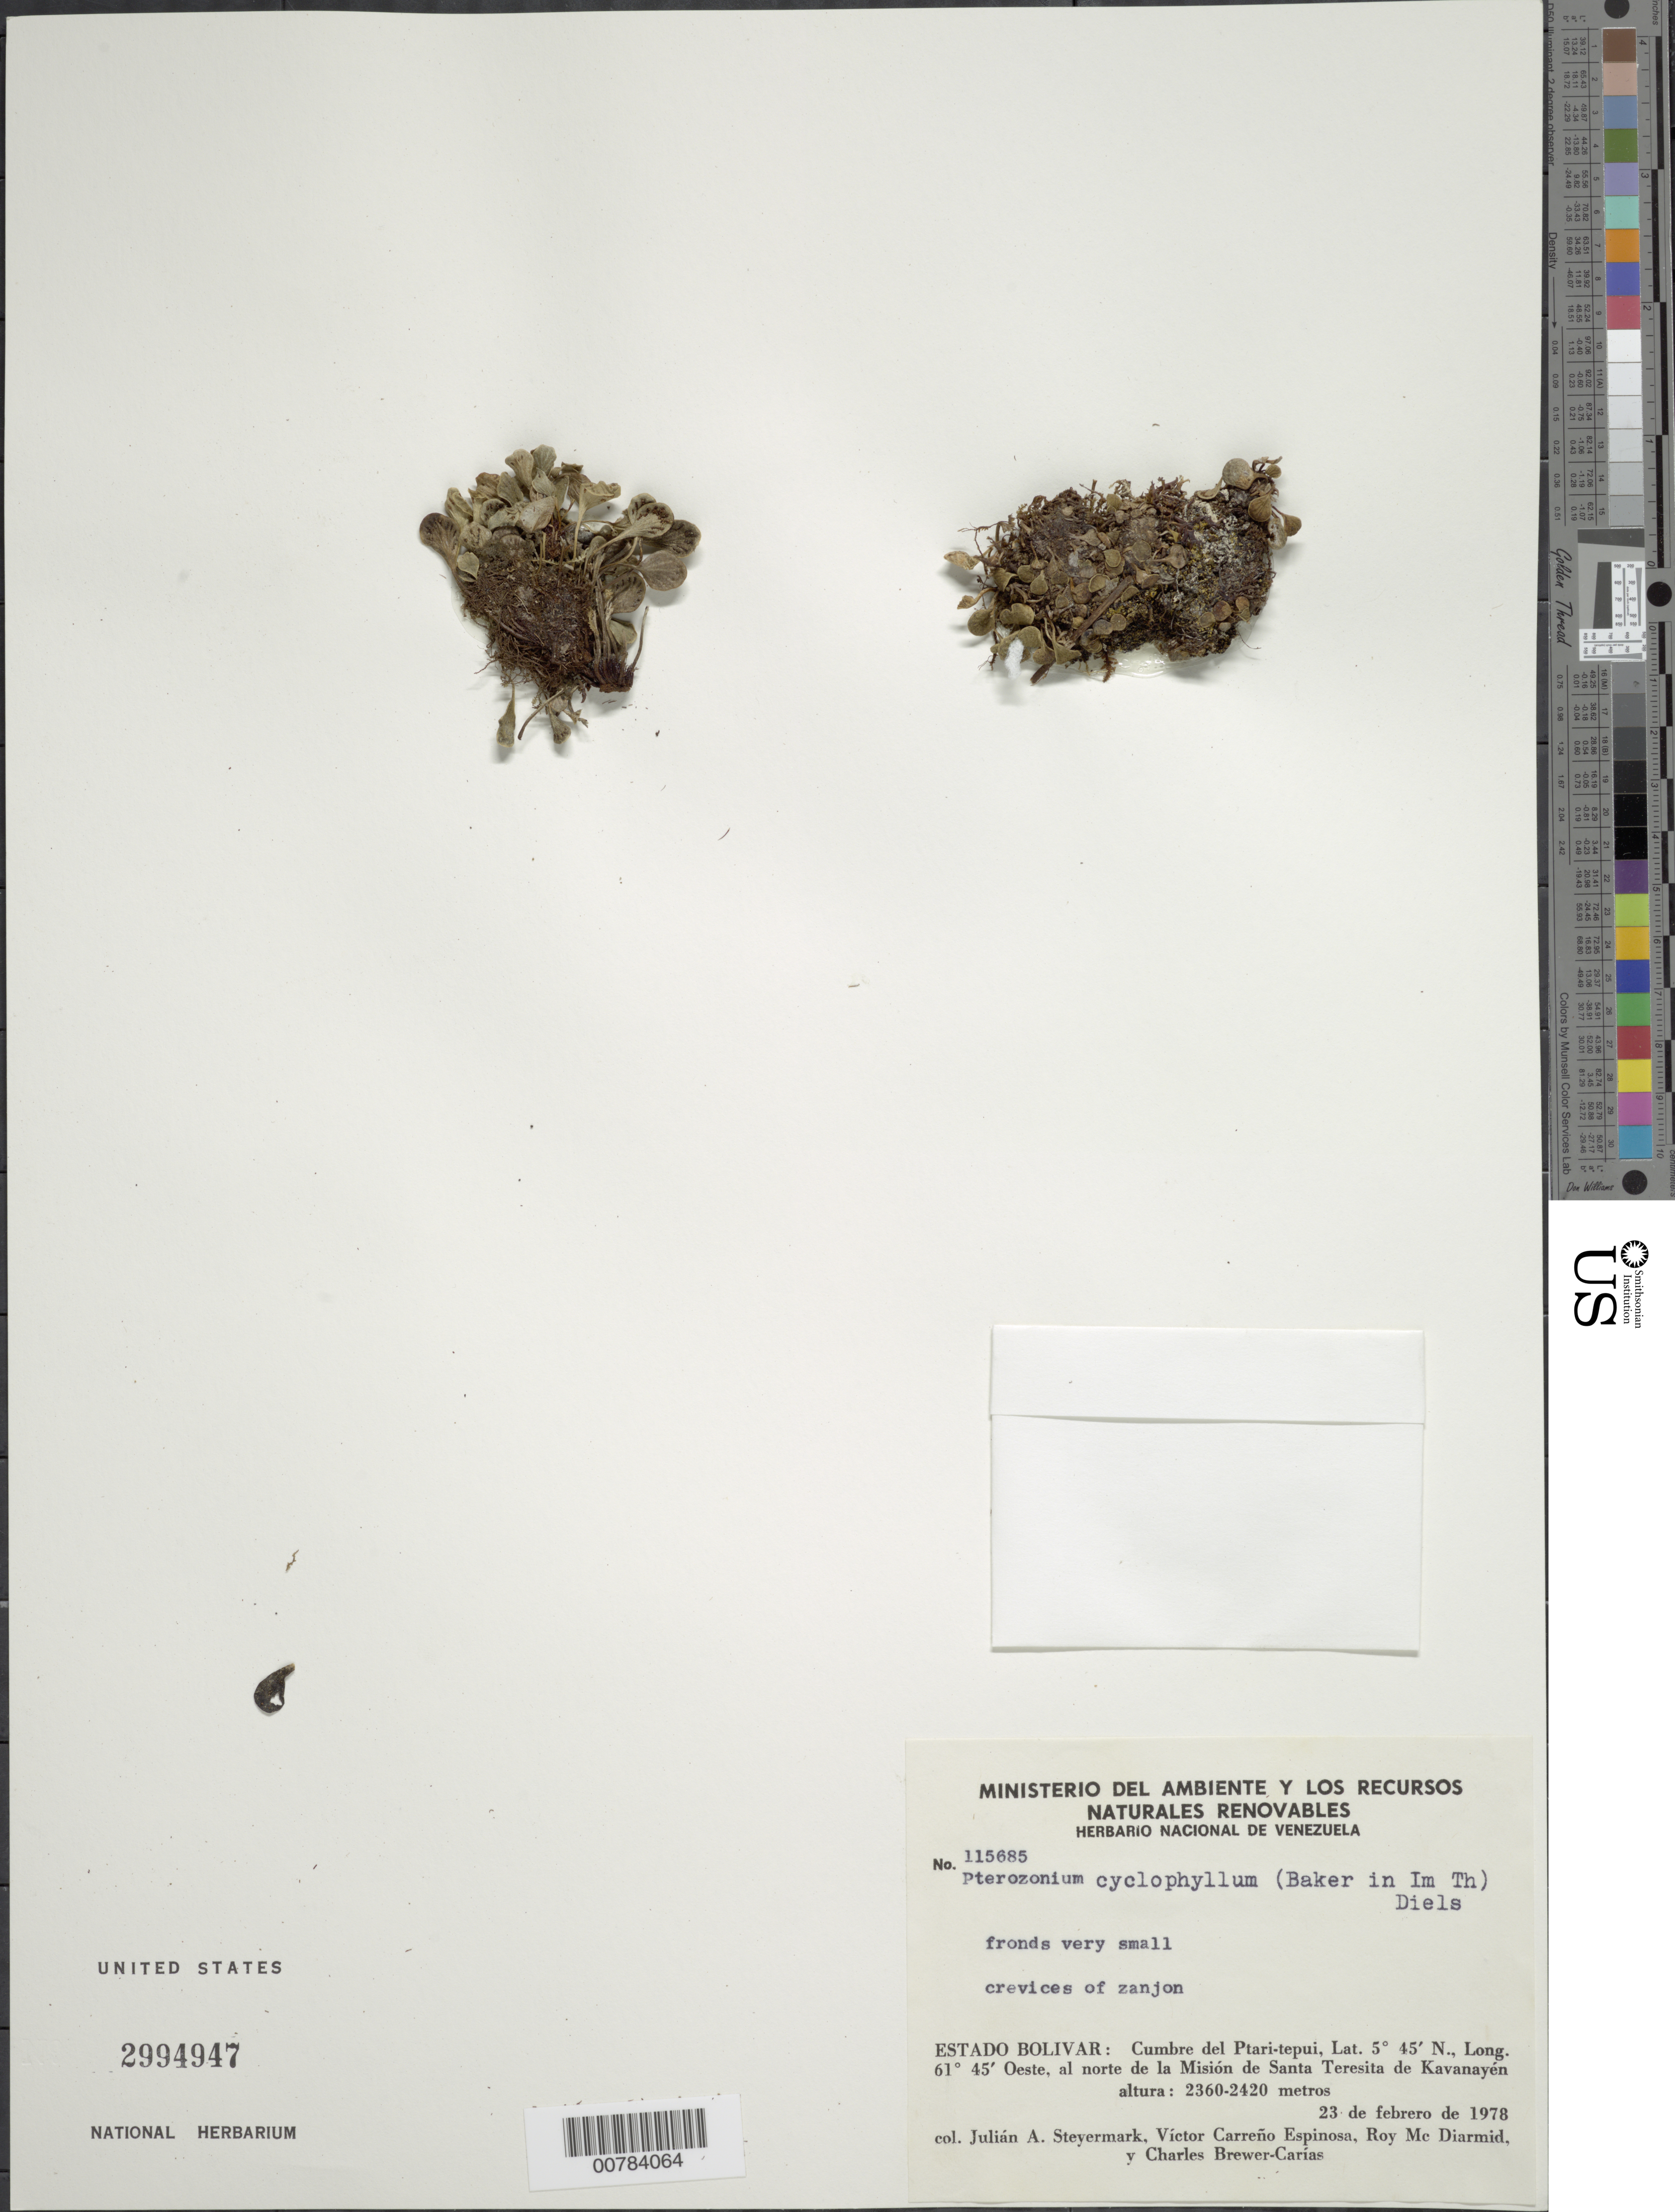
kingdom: Plantae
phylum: Tracheophyta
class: Polypodiopsida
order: Polypodiales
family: Pteridaceae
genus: Pterozonium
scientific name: Pterozonium cyclophyllum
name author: (Baker) Diels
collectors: J. Steyermark, V. Carreño E., R. Mc Diarmid & C. Brewer-Carias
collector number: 115685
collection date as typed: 23-Feb-78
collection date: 1978-02-23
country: Venezuela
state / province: Bolívar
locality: Ptari-tepuí, cumbre, N of Mision Santa Teresita de Kavanayen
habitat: Crevices of zanjon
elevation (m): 2360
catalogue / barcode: US 2994847